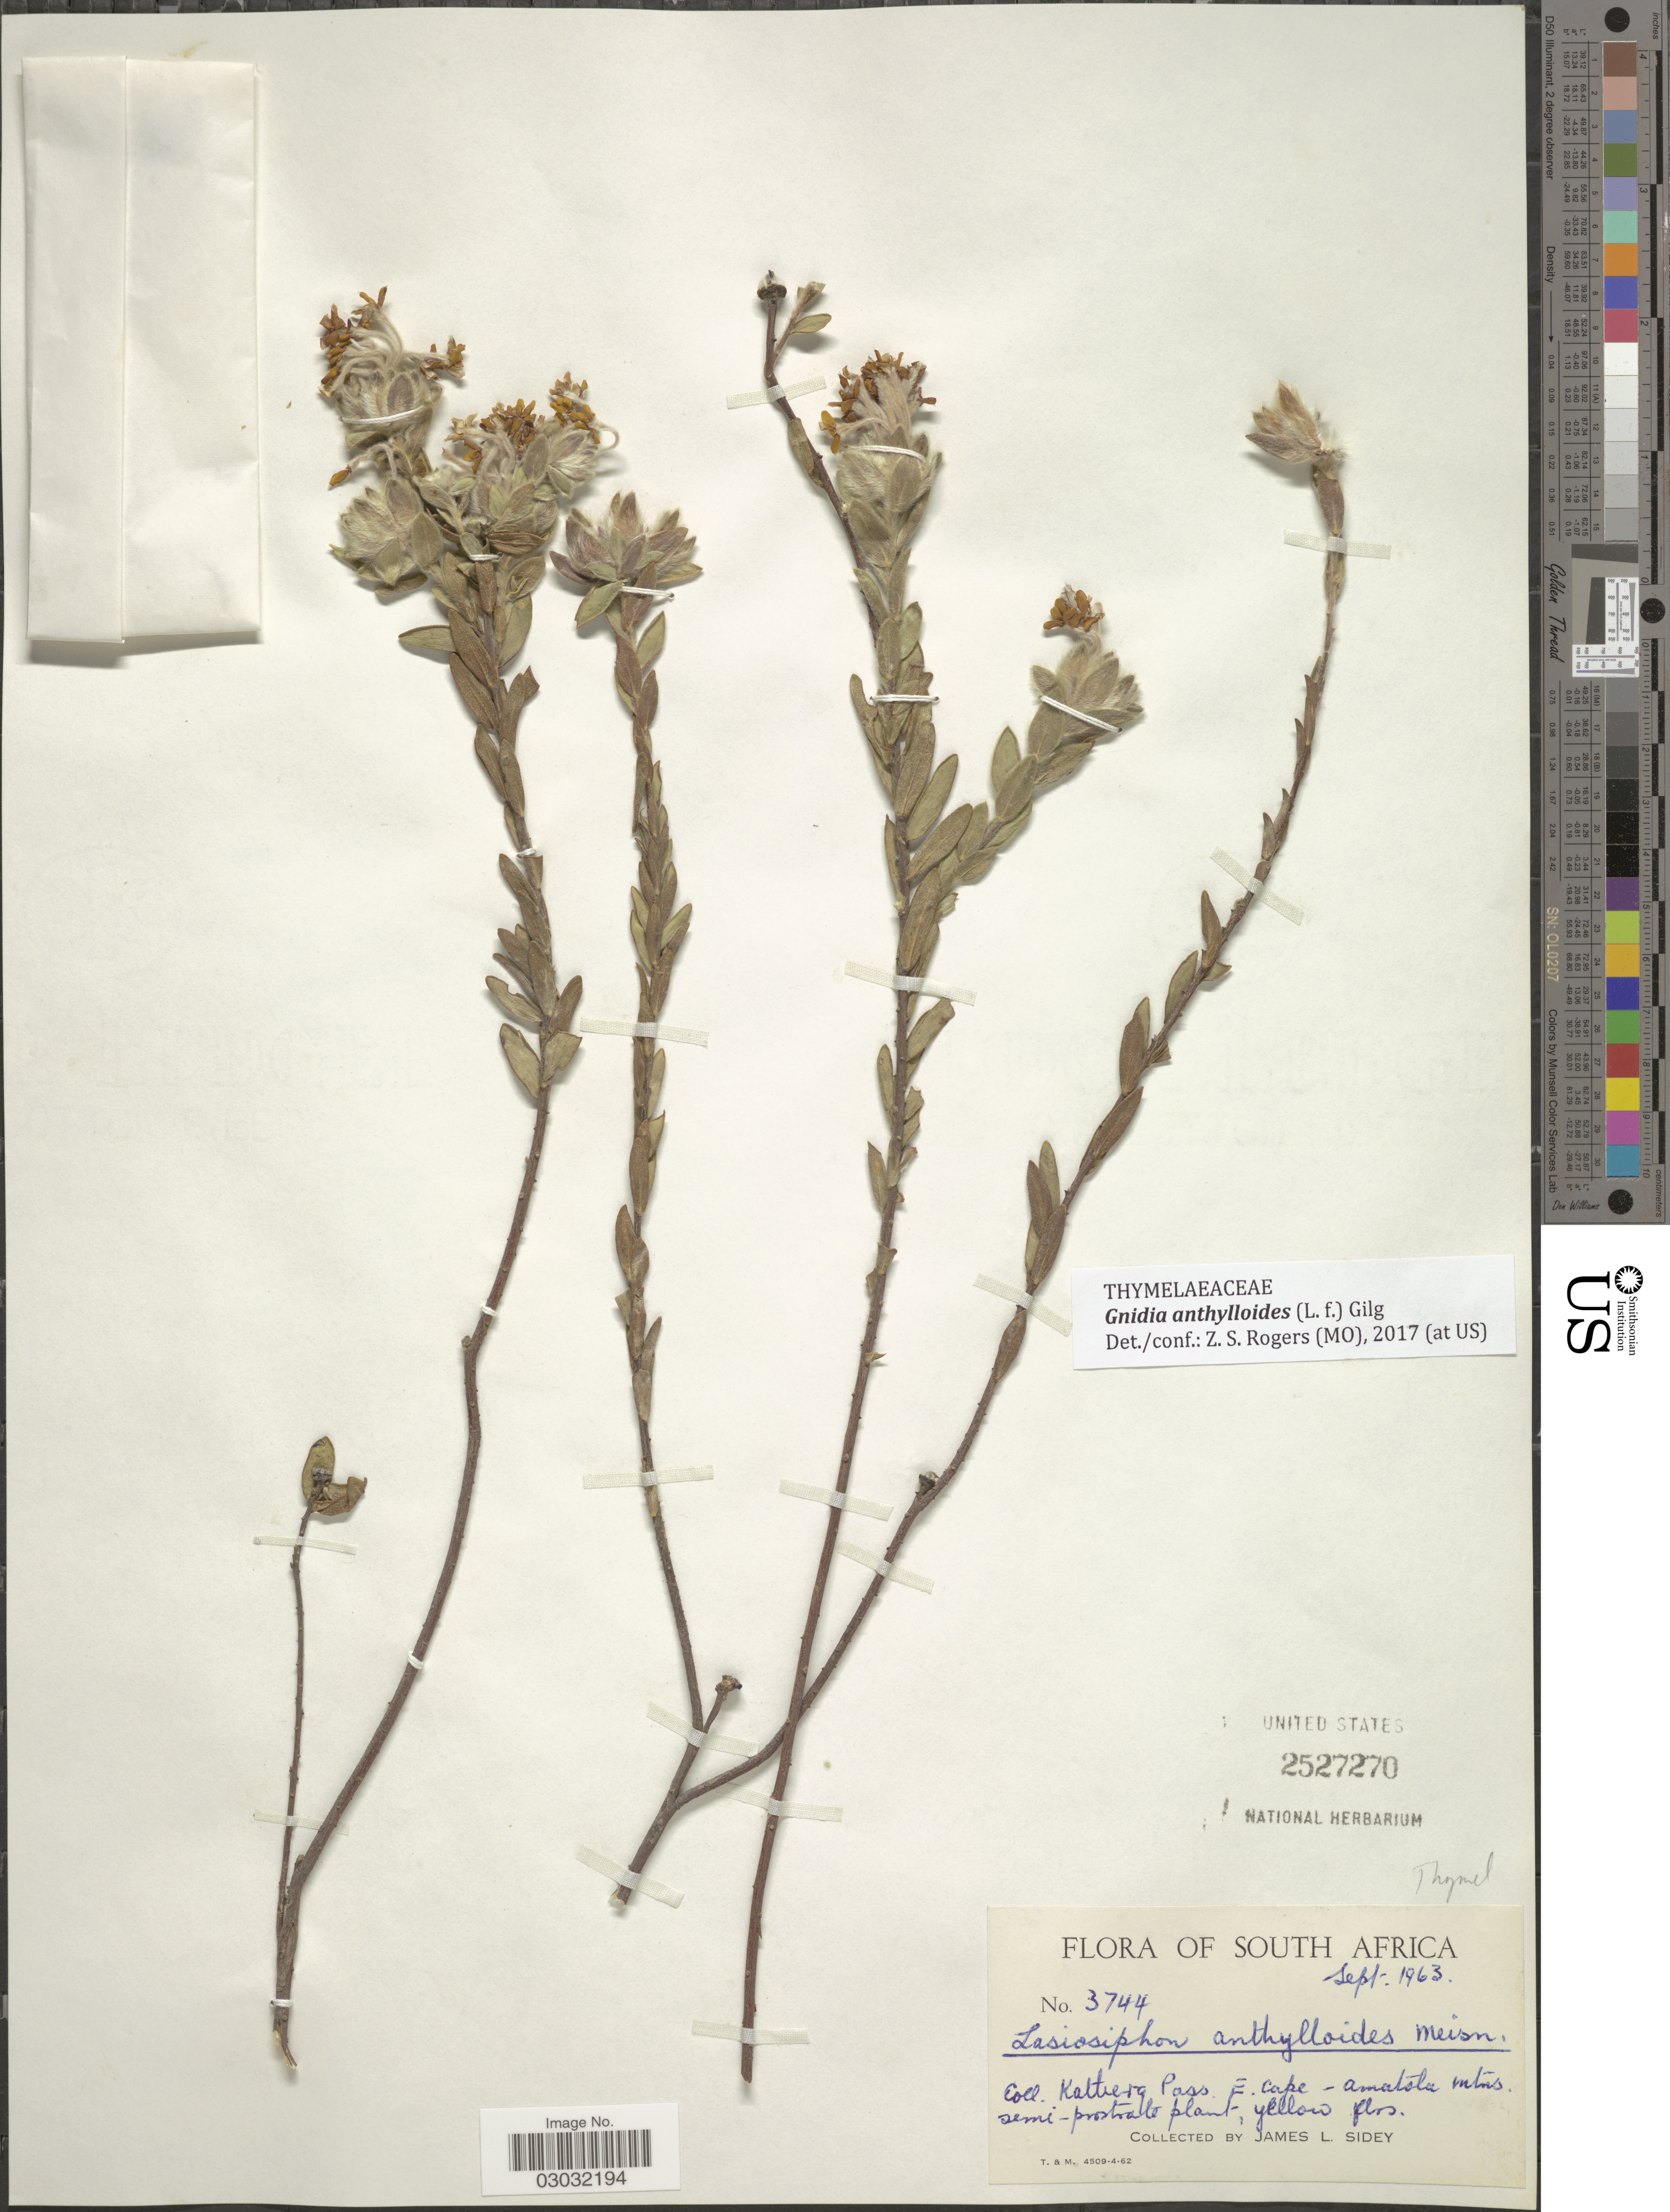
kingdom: Plantae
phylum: Tracheophyta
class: Magnoliopsida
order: Malvales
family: Thymelaeaceae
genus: Lasiosiphon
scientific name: Lasiosiphon anthylloides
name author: (L. f.) Meisn.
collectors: J. L. Sidey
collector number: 3744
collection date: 1963-09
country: South Africa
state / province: Eastern Cape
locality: Katberg Pass. E. Cape - Amatola mtns.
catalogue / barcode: US 2527270